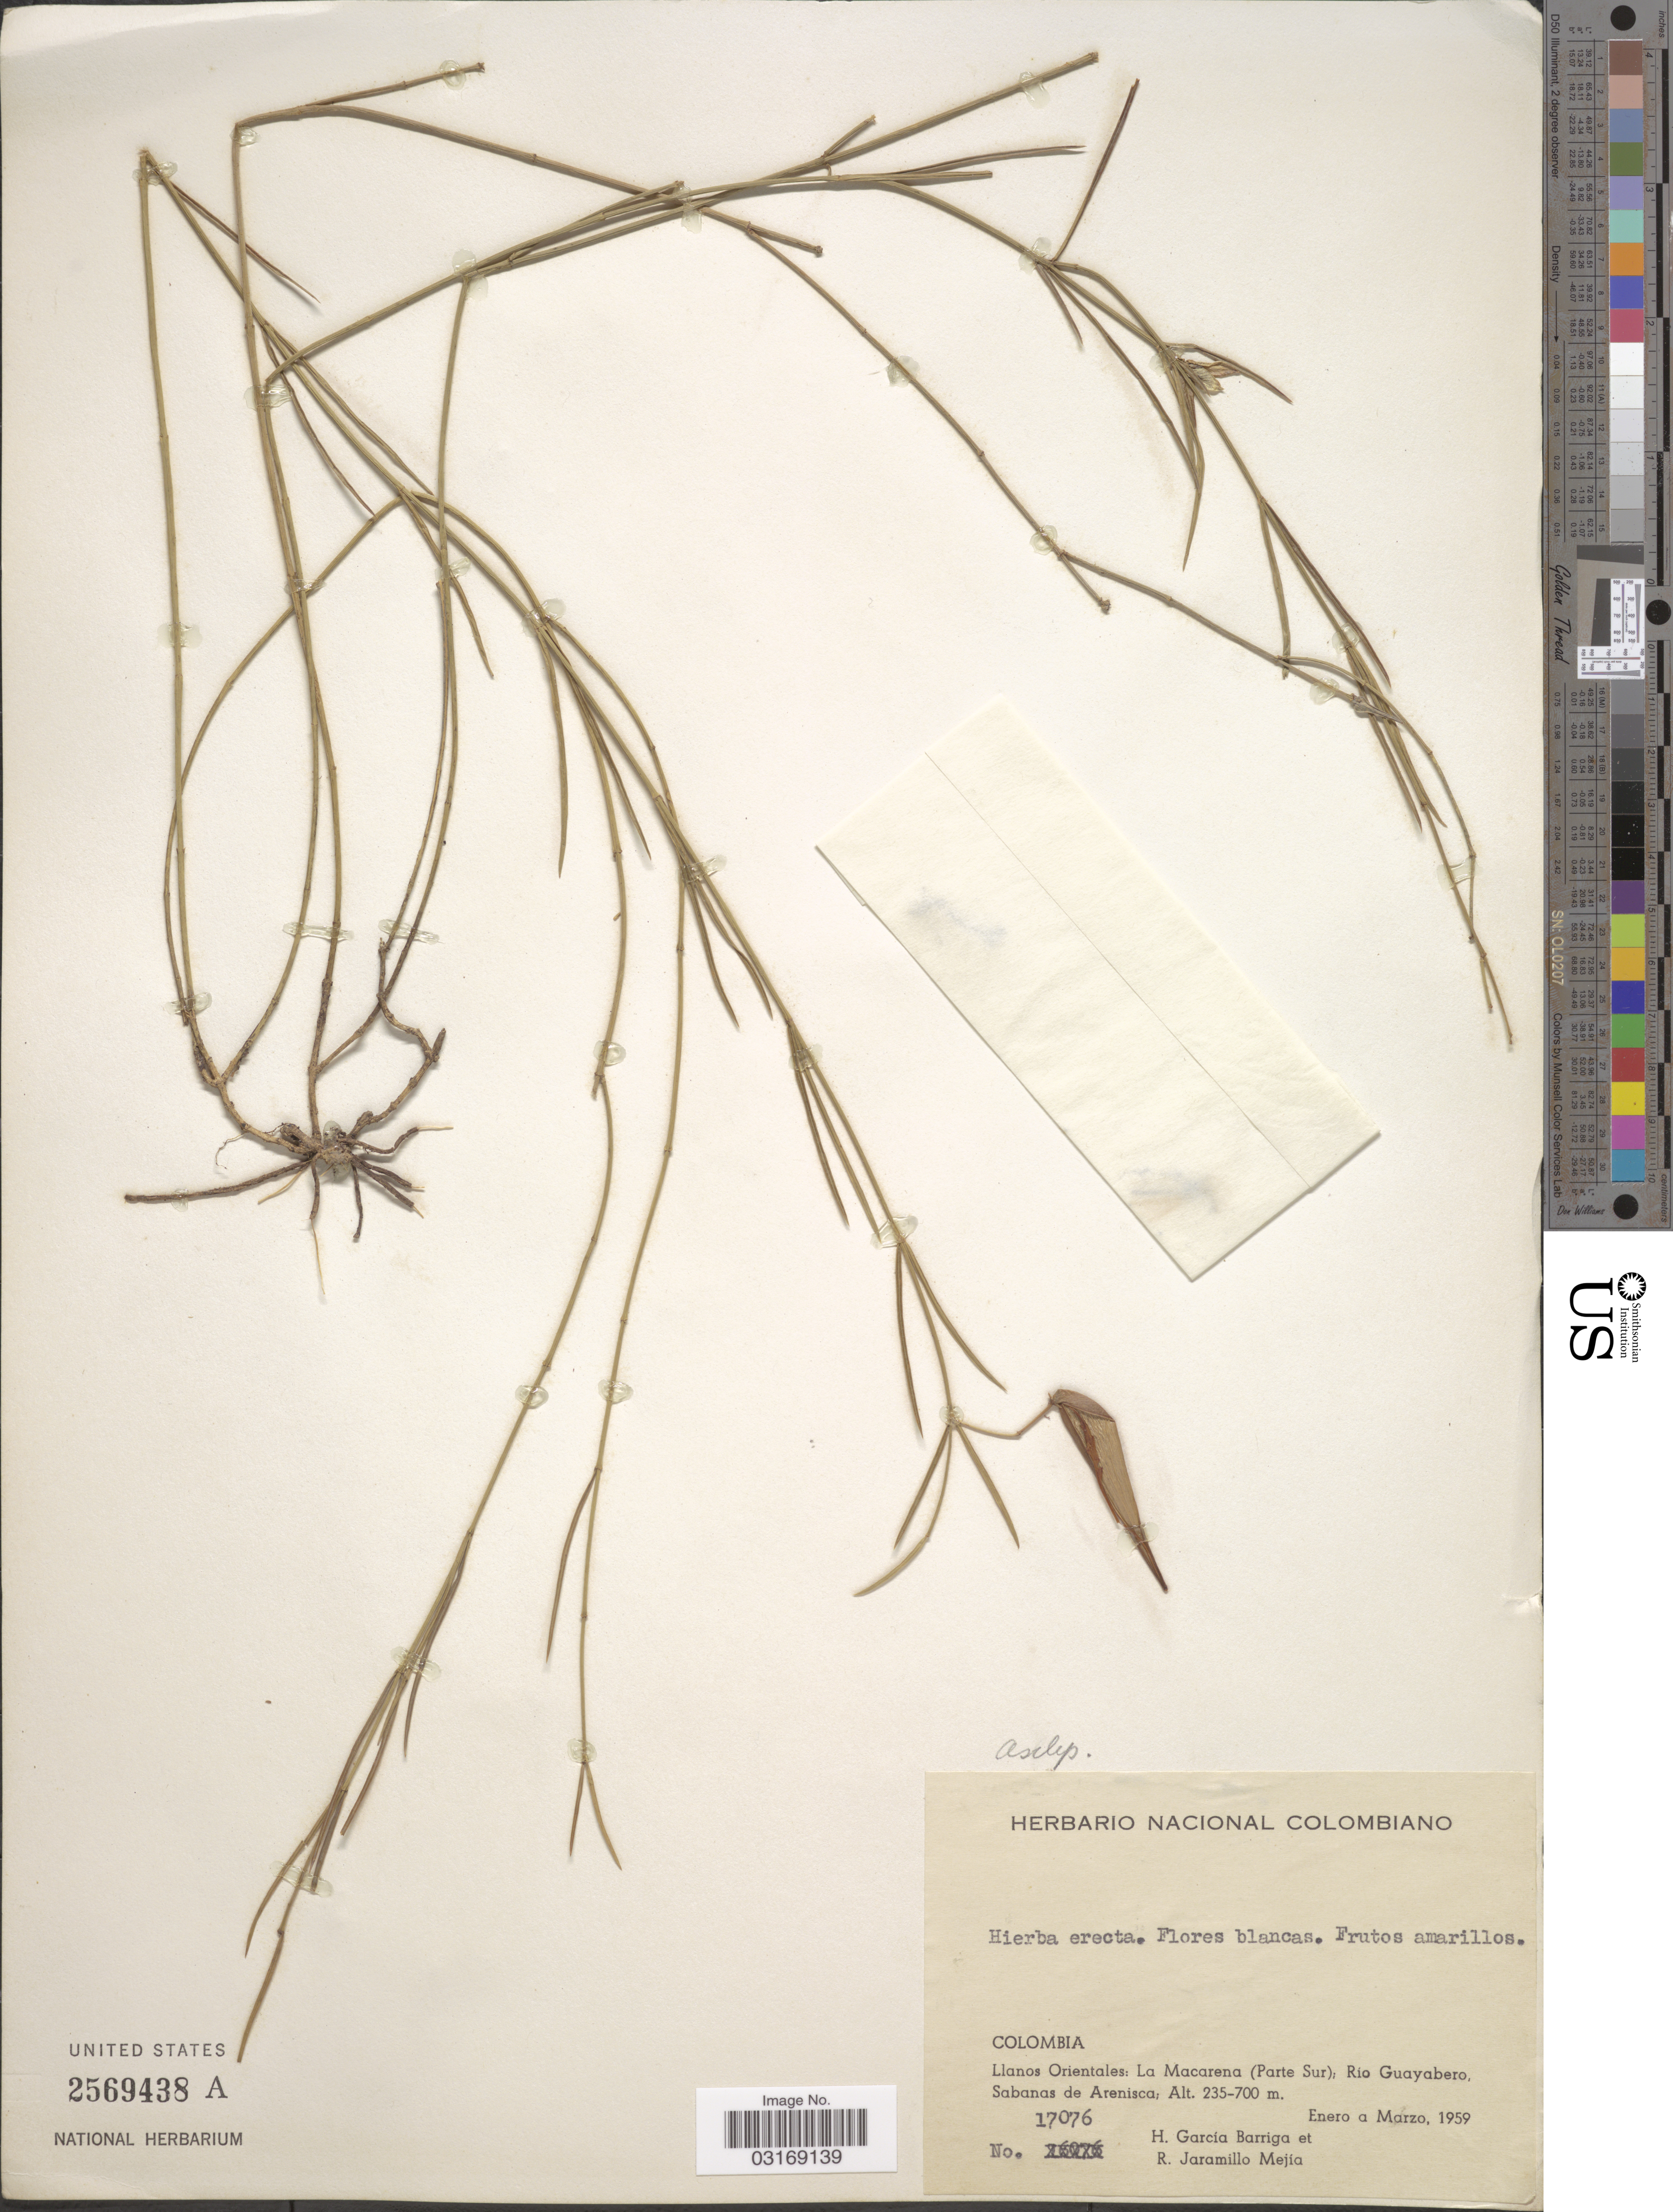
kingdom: Plantae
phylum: Tracheophyta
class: Magnoliopsida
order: Gentianales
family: Apocynaceae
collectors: H. García Barriga & R. Jaramillo M.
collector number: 17076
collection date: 1959-01/1959-03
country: Colombia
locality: Llanos Orientales: La Macarena (Parte Sur), Rio Guayabero, Sabanas de Arenisca.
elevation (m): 235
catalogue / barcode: US 2569438A